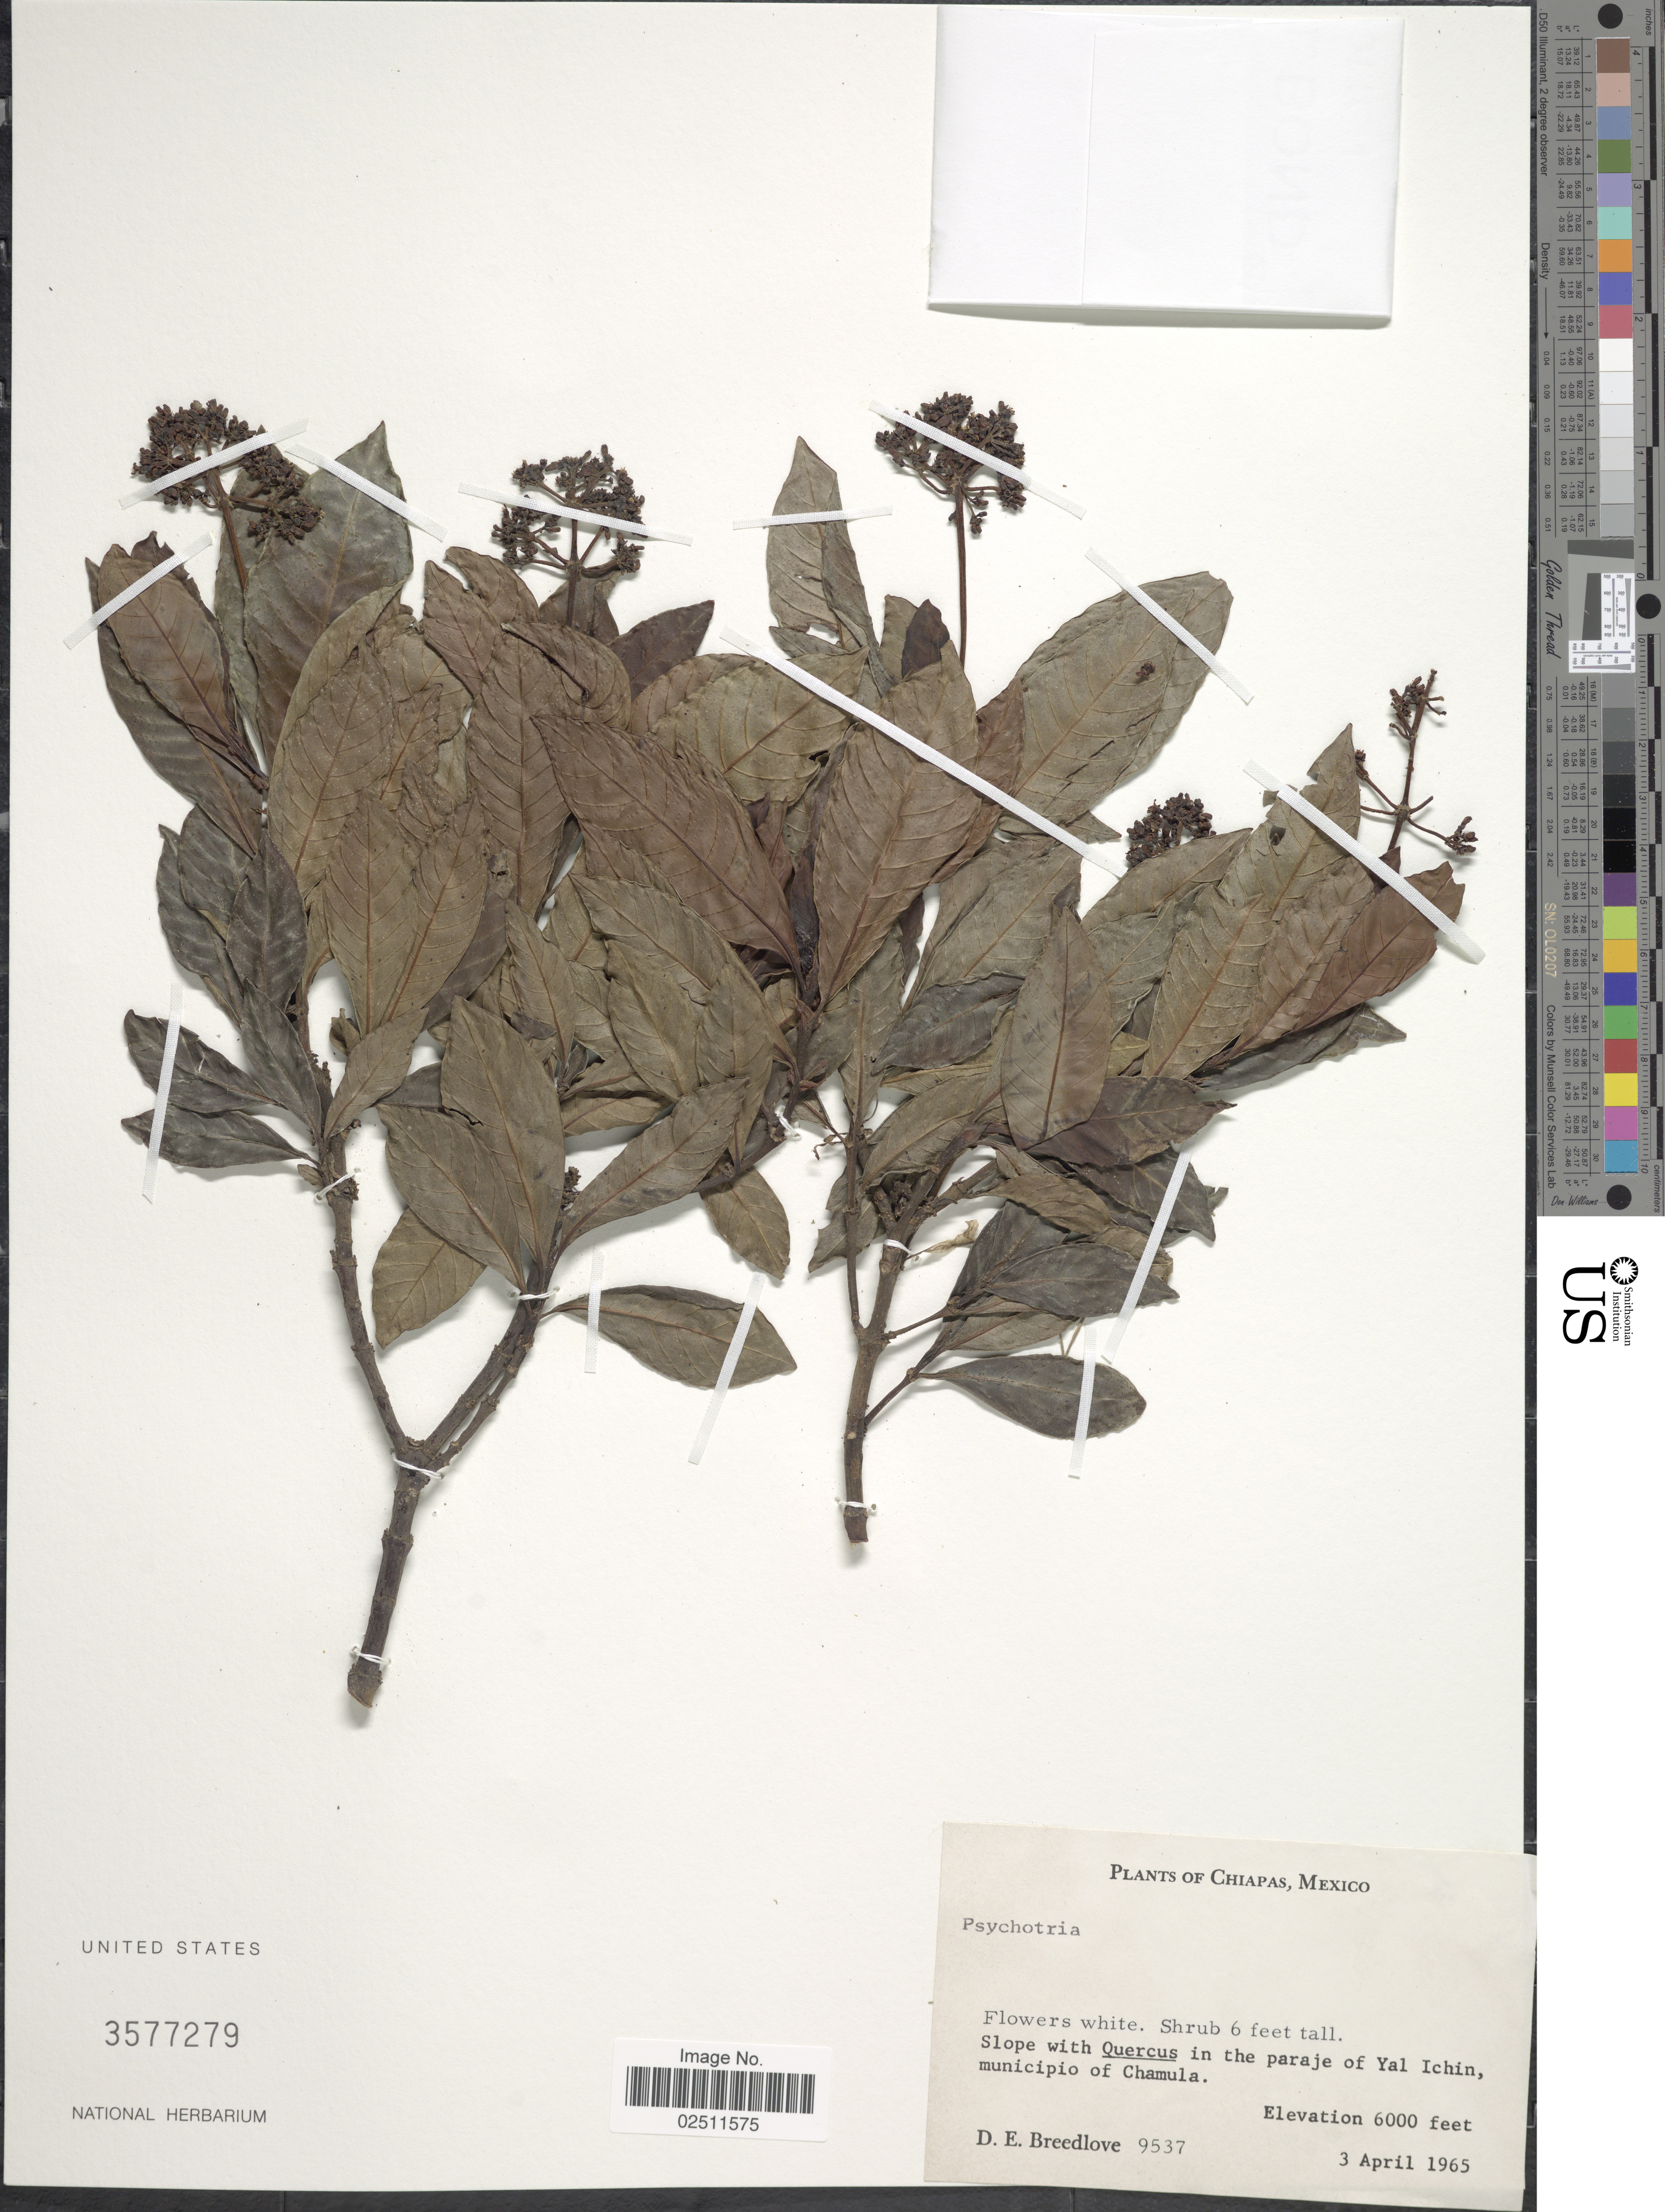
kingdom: Plantae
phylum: Tracheophyta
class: Magnoliopsida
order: Gentianales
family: Rubiaceae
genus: Psychotria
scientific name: Psychotria sp.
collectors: D. E. Breedlove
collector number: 9537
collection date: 1965-04-03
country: Mexico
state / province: Chiapas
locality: Slope with Quercus in the paraje of Yal Ichin, municipio of Chamula.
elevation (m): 1829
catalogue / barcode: US 3577279